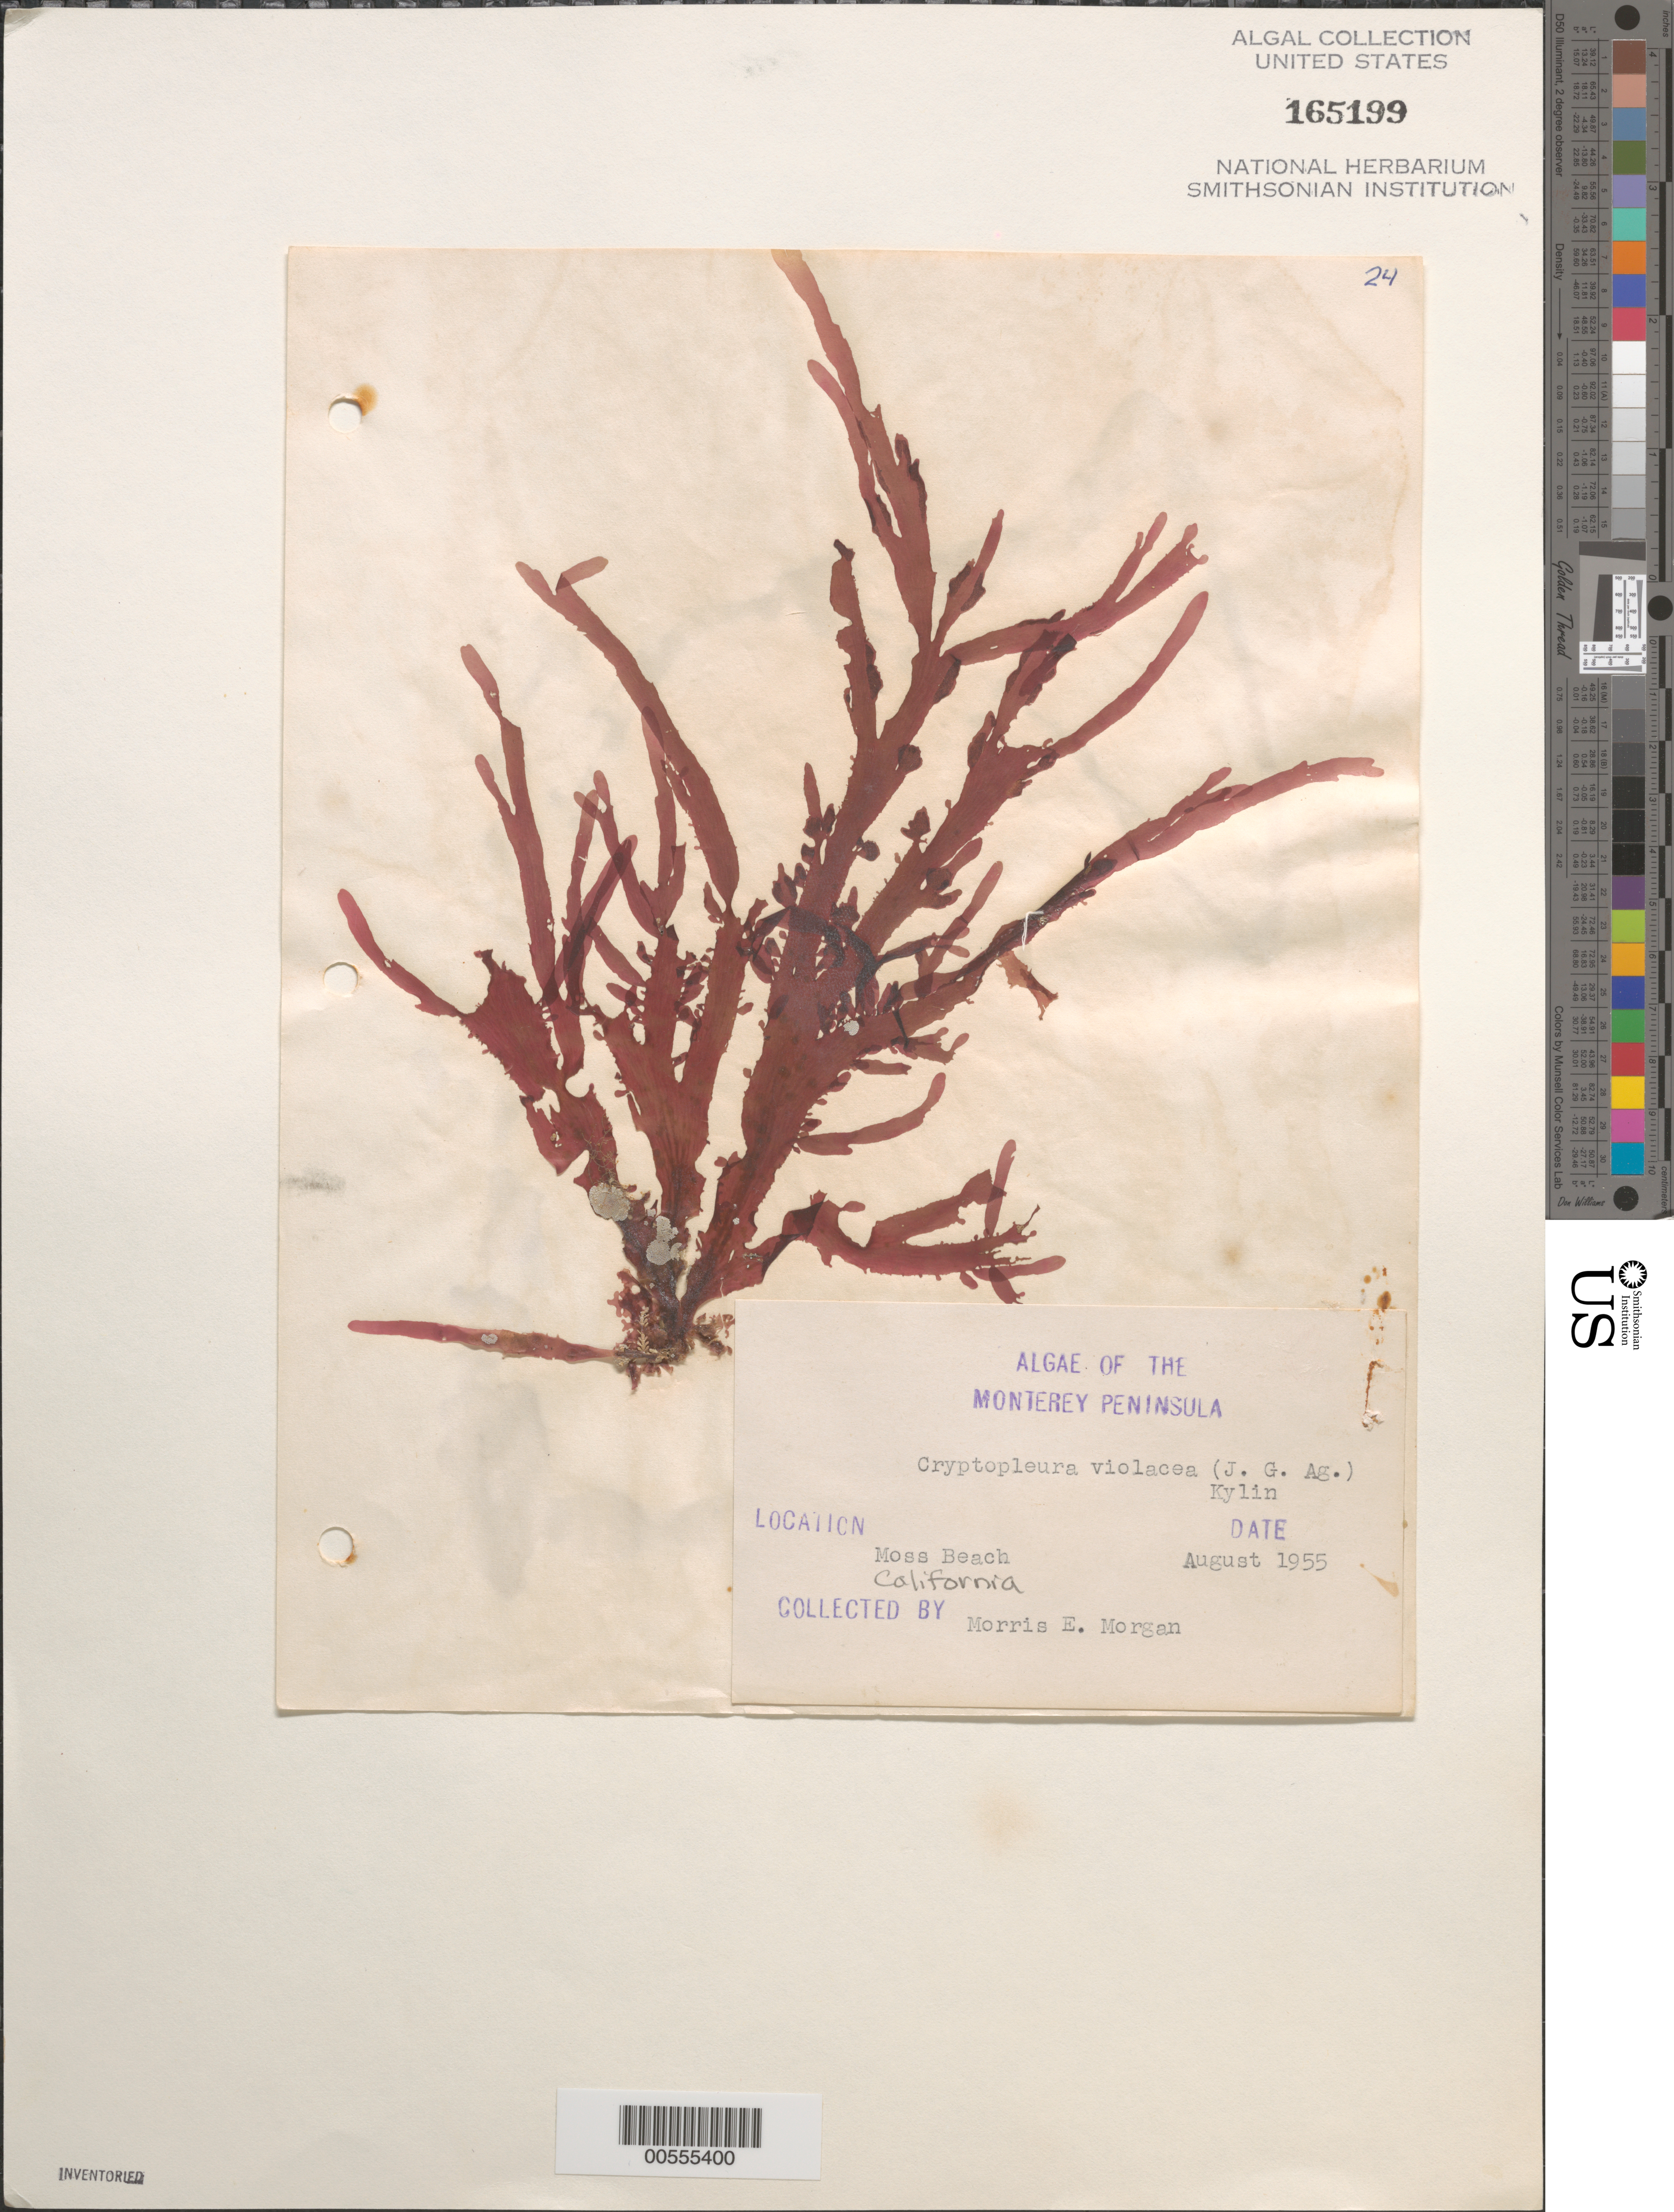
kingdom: Plantae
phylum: Rhodophyta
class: Florideophyceae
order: Ceramiales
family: Delesseriaceae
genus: Cryptopleura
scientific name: Cryptopleura violacea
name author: (J. Ag.) Kylin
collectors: M. Morgan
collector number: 24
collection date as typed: Aug 1955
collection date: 1955-08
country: United States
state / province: California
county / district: Monterey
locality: Moss Beach, Monterey Peninsula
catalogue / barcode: US 165199